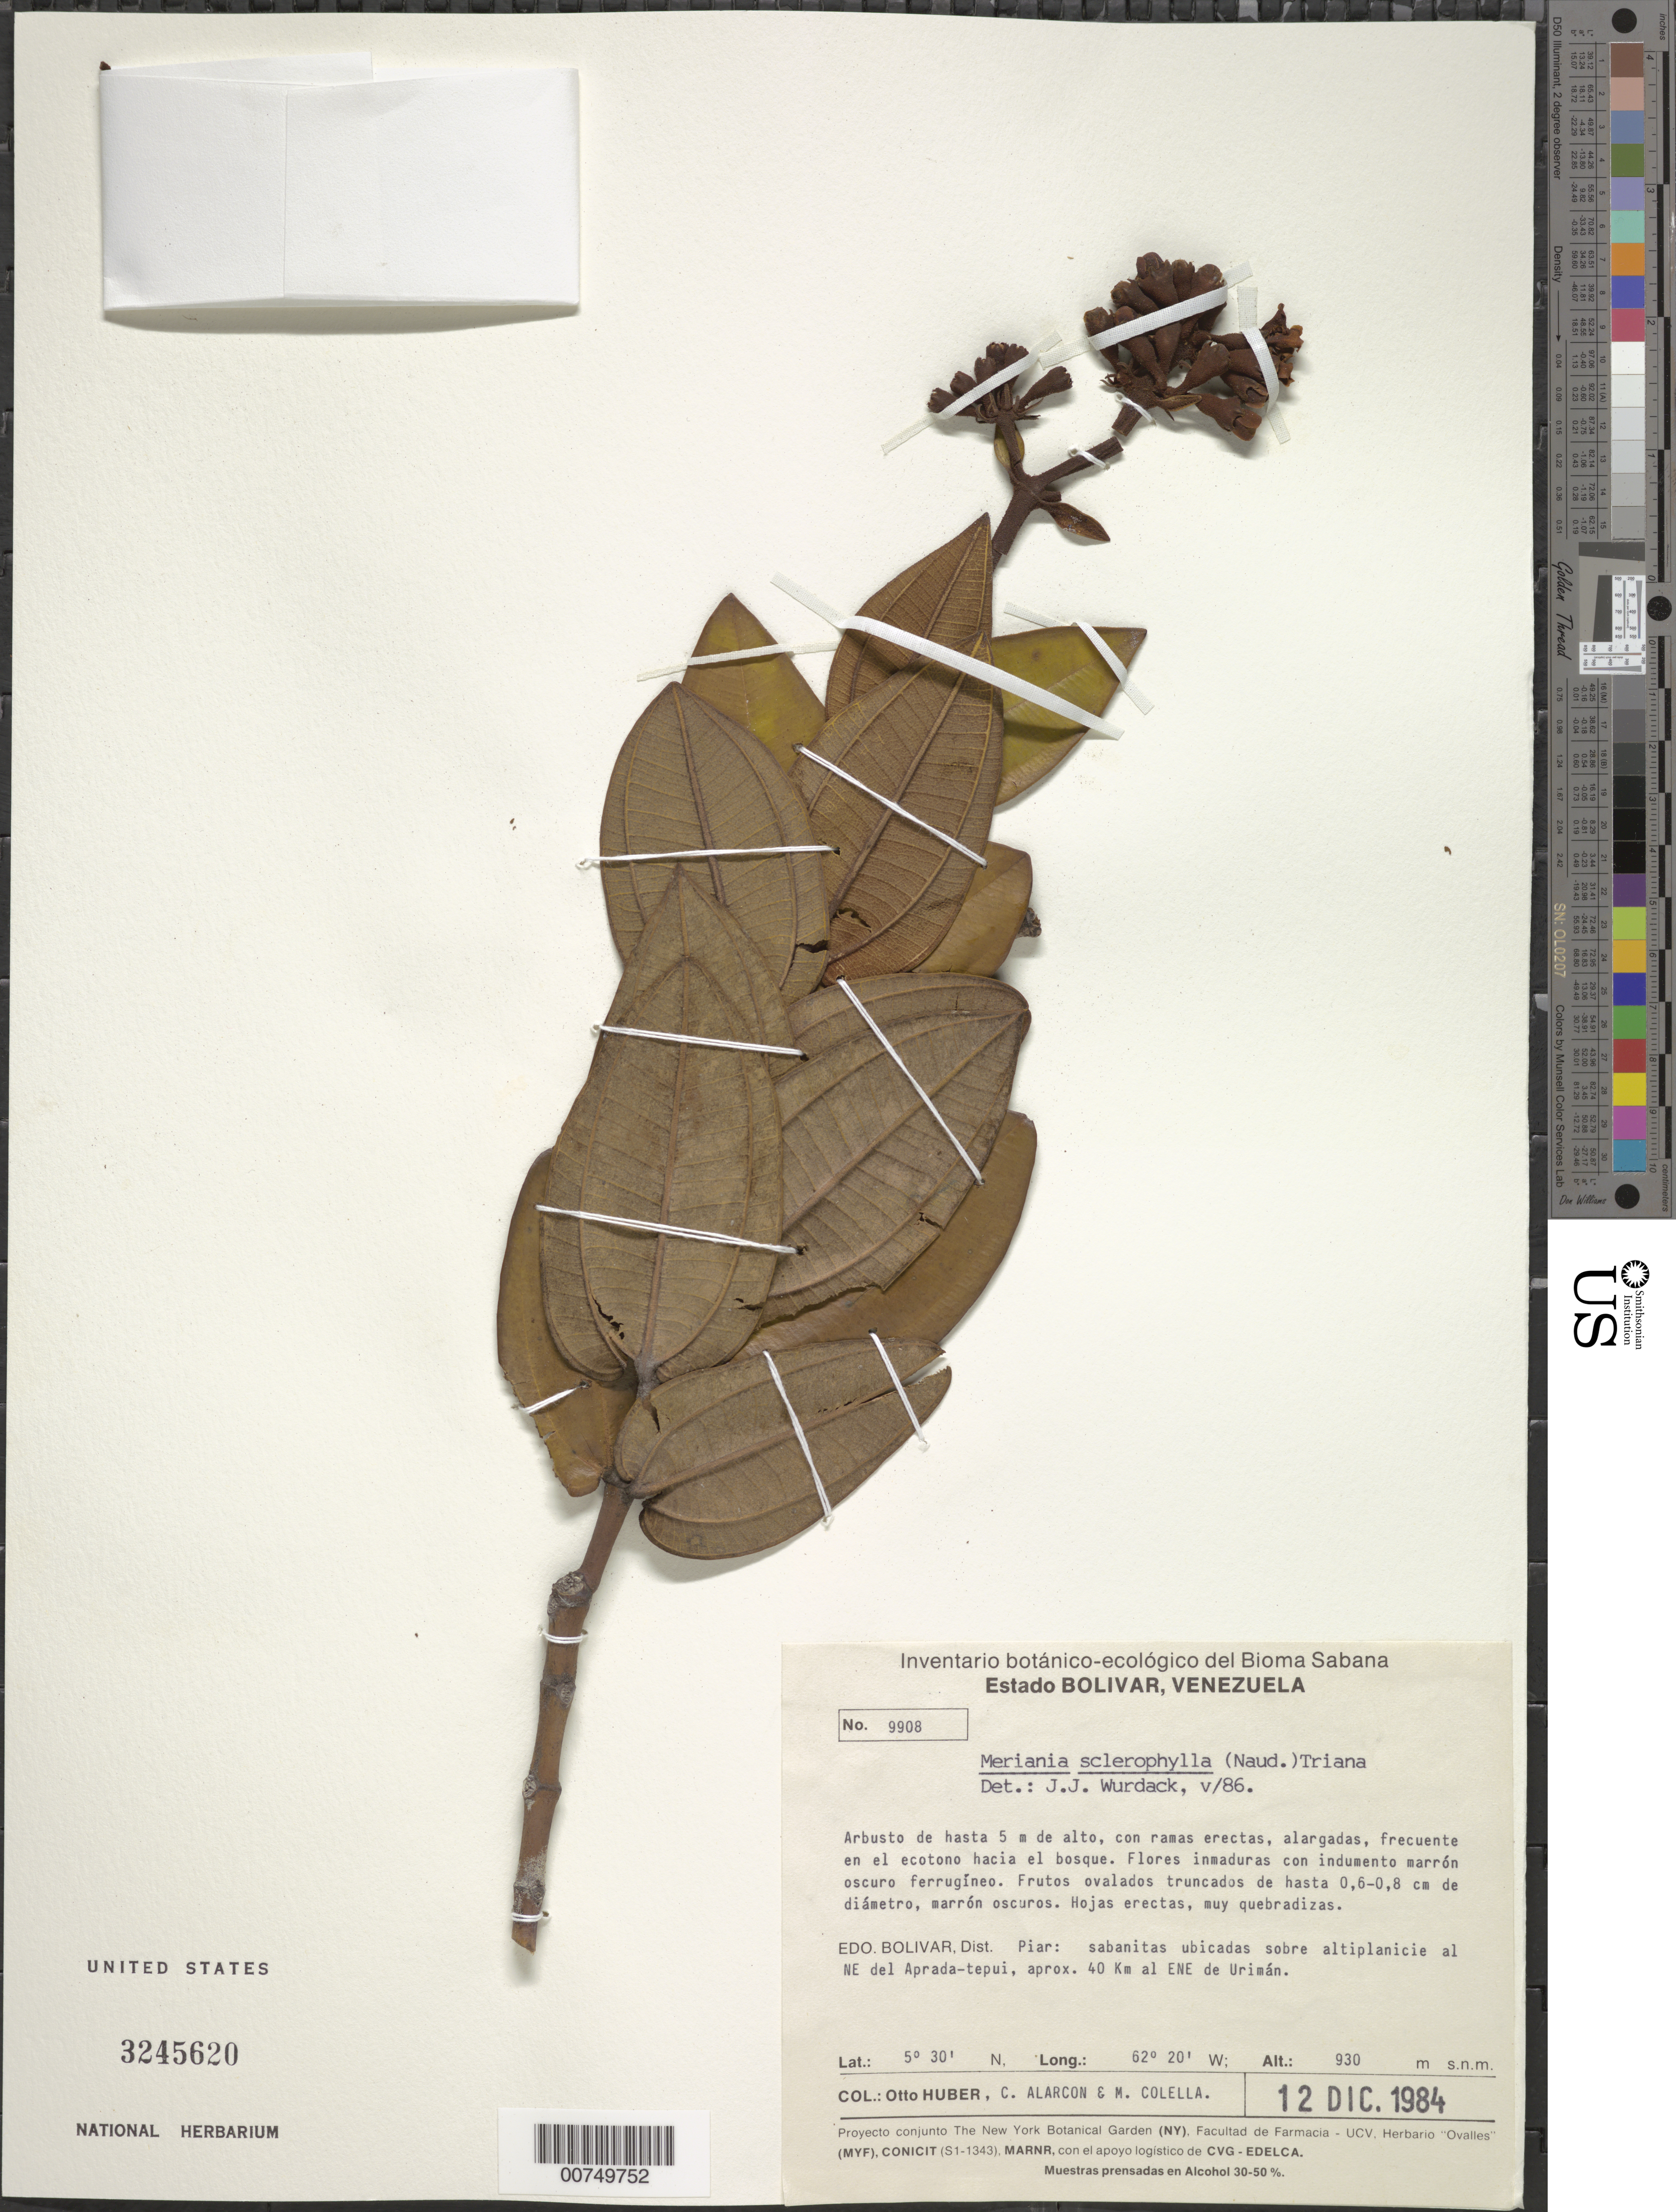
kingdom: Plantae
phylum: Tracheophyta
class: Magnoliopsida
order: Myrtales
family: Melastomataceae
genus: Meriania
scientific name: Meriania sclerophylla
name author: Triana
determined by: Wurdack, John J., (US), US (UNITED STATES)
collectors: O. Huber, C. Alarcon & M. Colella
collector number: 9908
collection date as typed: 12-Dec-84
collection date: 1984-12-12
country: Venezuela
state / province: Bolívar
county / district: Piar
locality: Aprada-tepuí, NE of, 40 km ENE of Urimán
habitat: Ecotono hacia el bosque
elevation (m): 930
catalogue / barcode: US 3245620